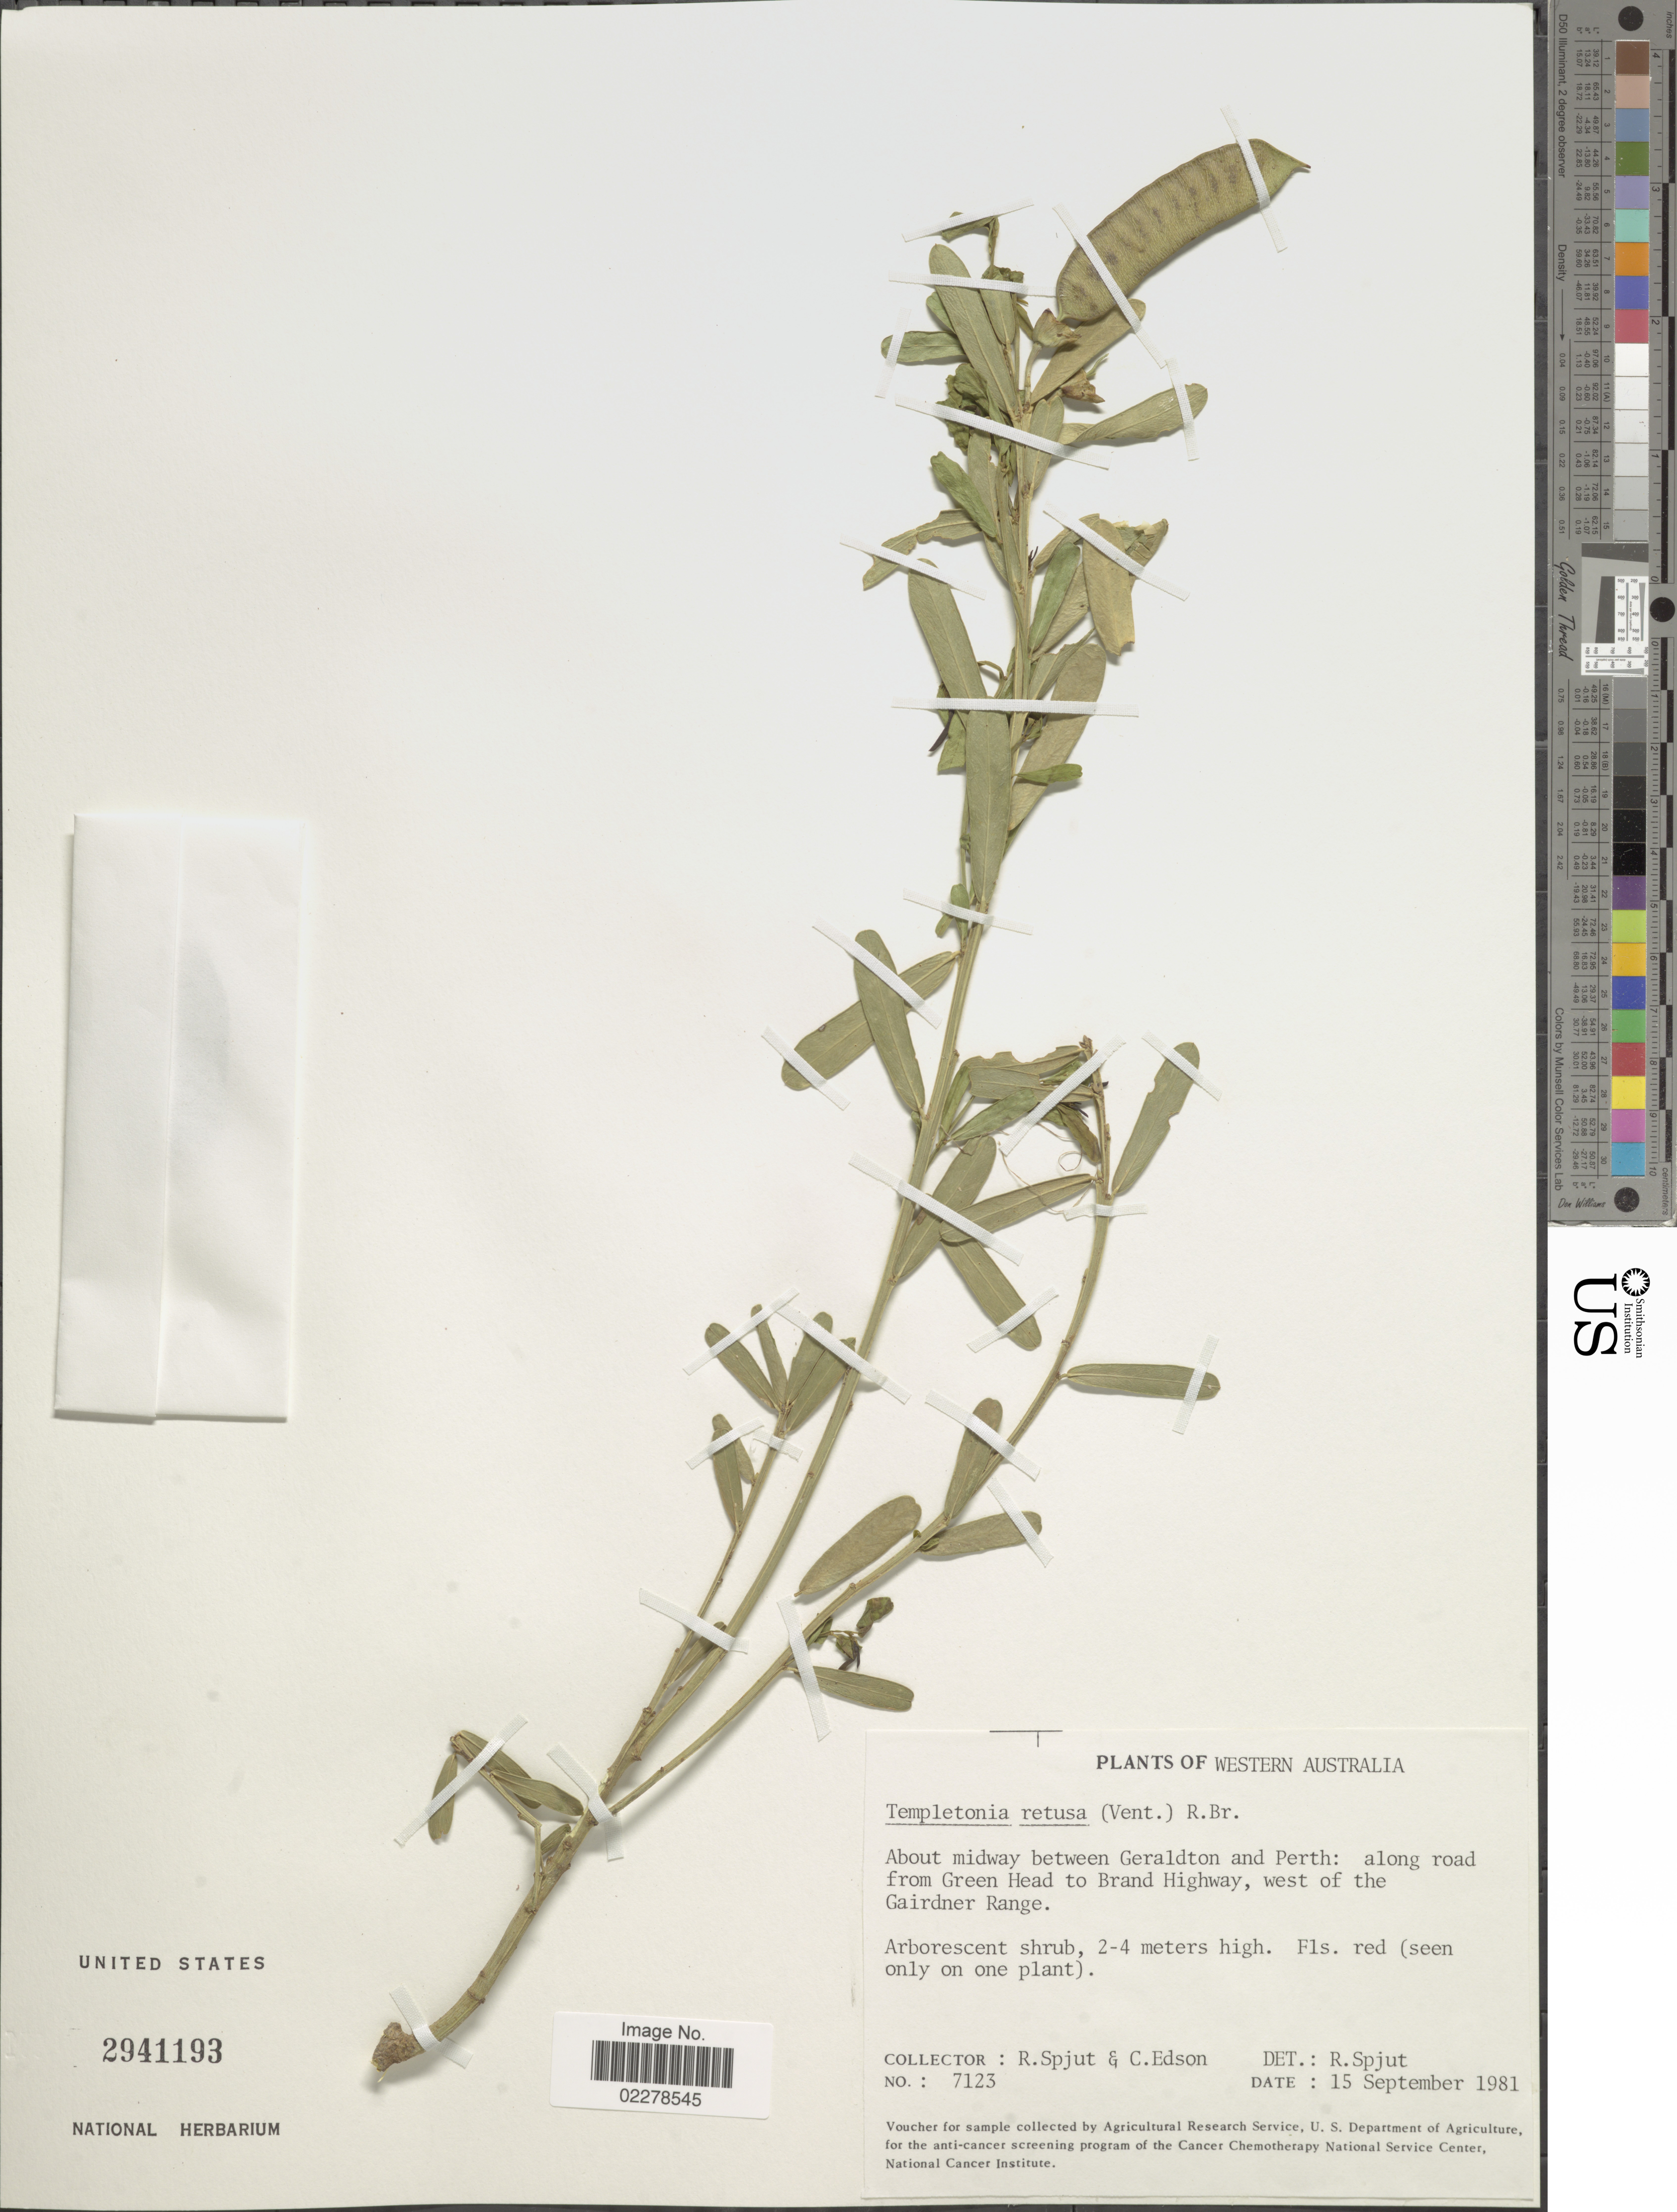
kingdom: Plantae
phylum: Tracheophyta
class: Magnoliopsida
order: Fabales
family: Fabaceae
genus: Templetonia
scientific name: Templetonia retusa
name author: R. Br.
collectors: R. Spjut & C. Edson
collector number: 7123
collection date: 1981-09-15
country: Australia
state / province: Western Australia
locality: About midway between Geraldton and Perth: along road from Green Head to Brand Highway, west of the Gairdner Range.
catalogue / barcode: US 2941193